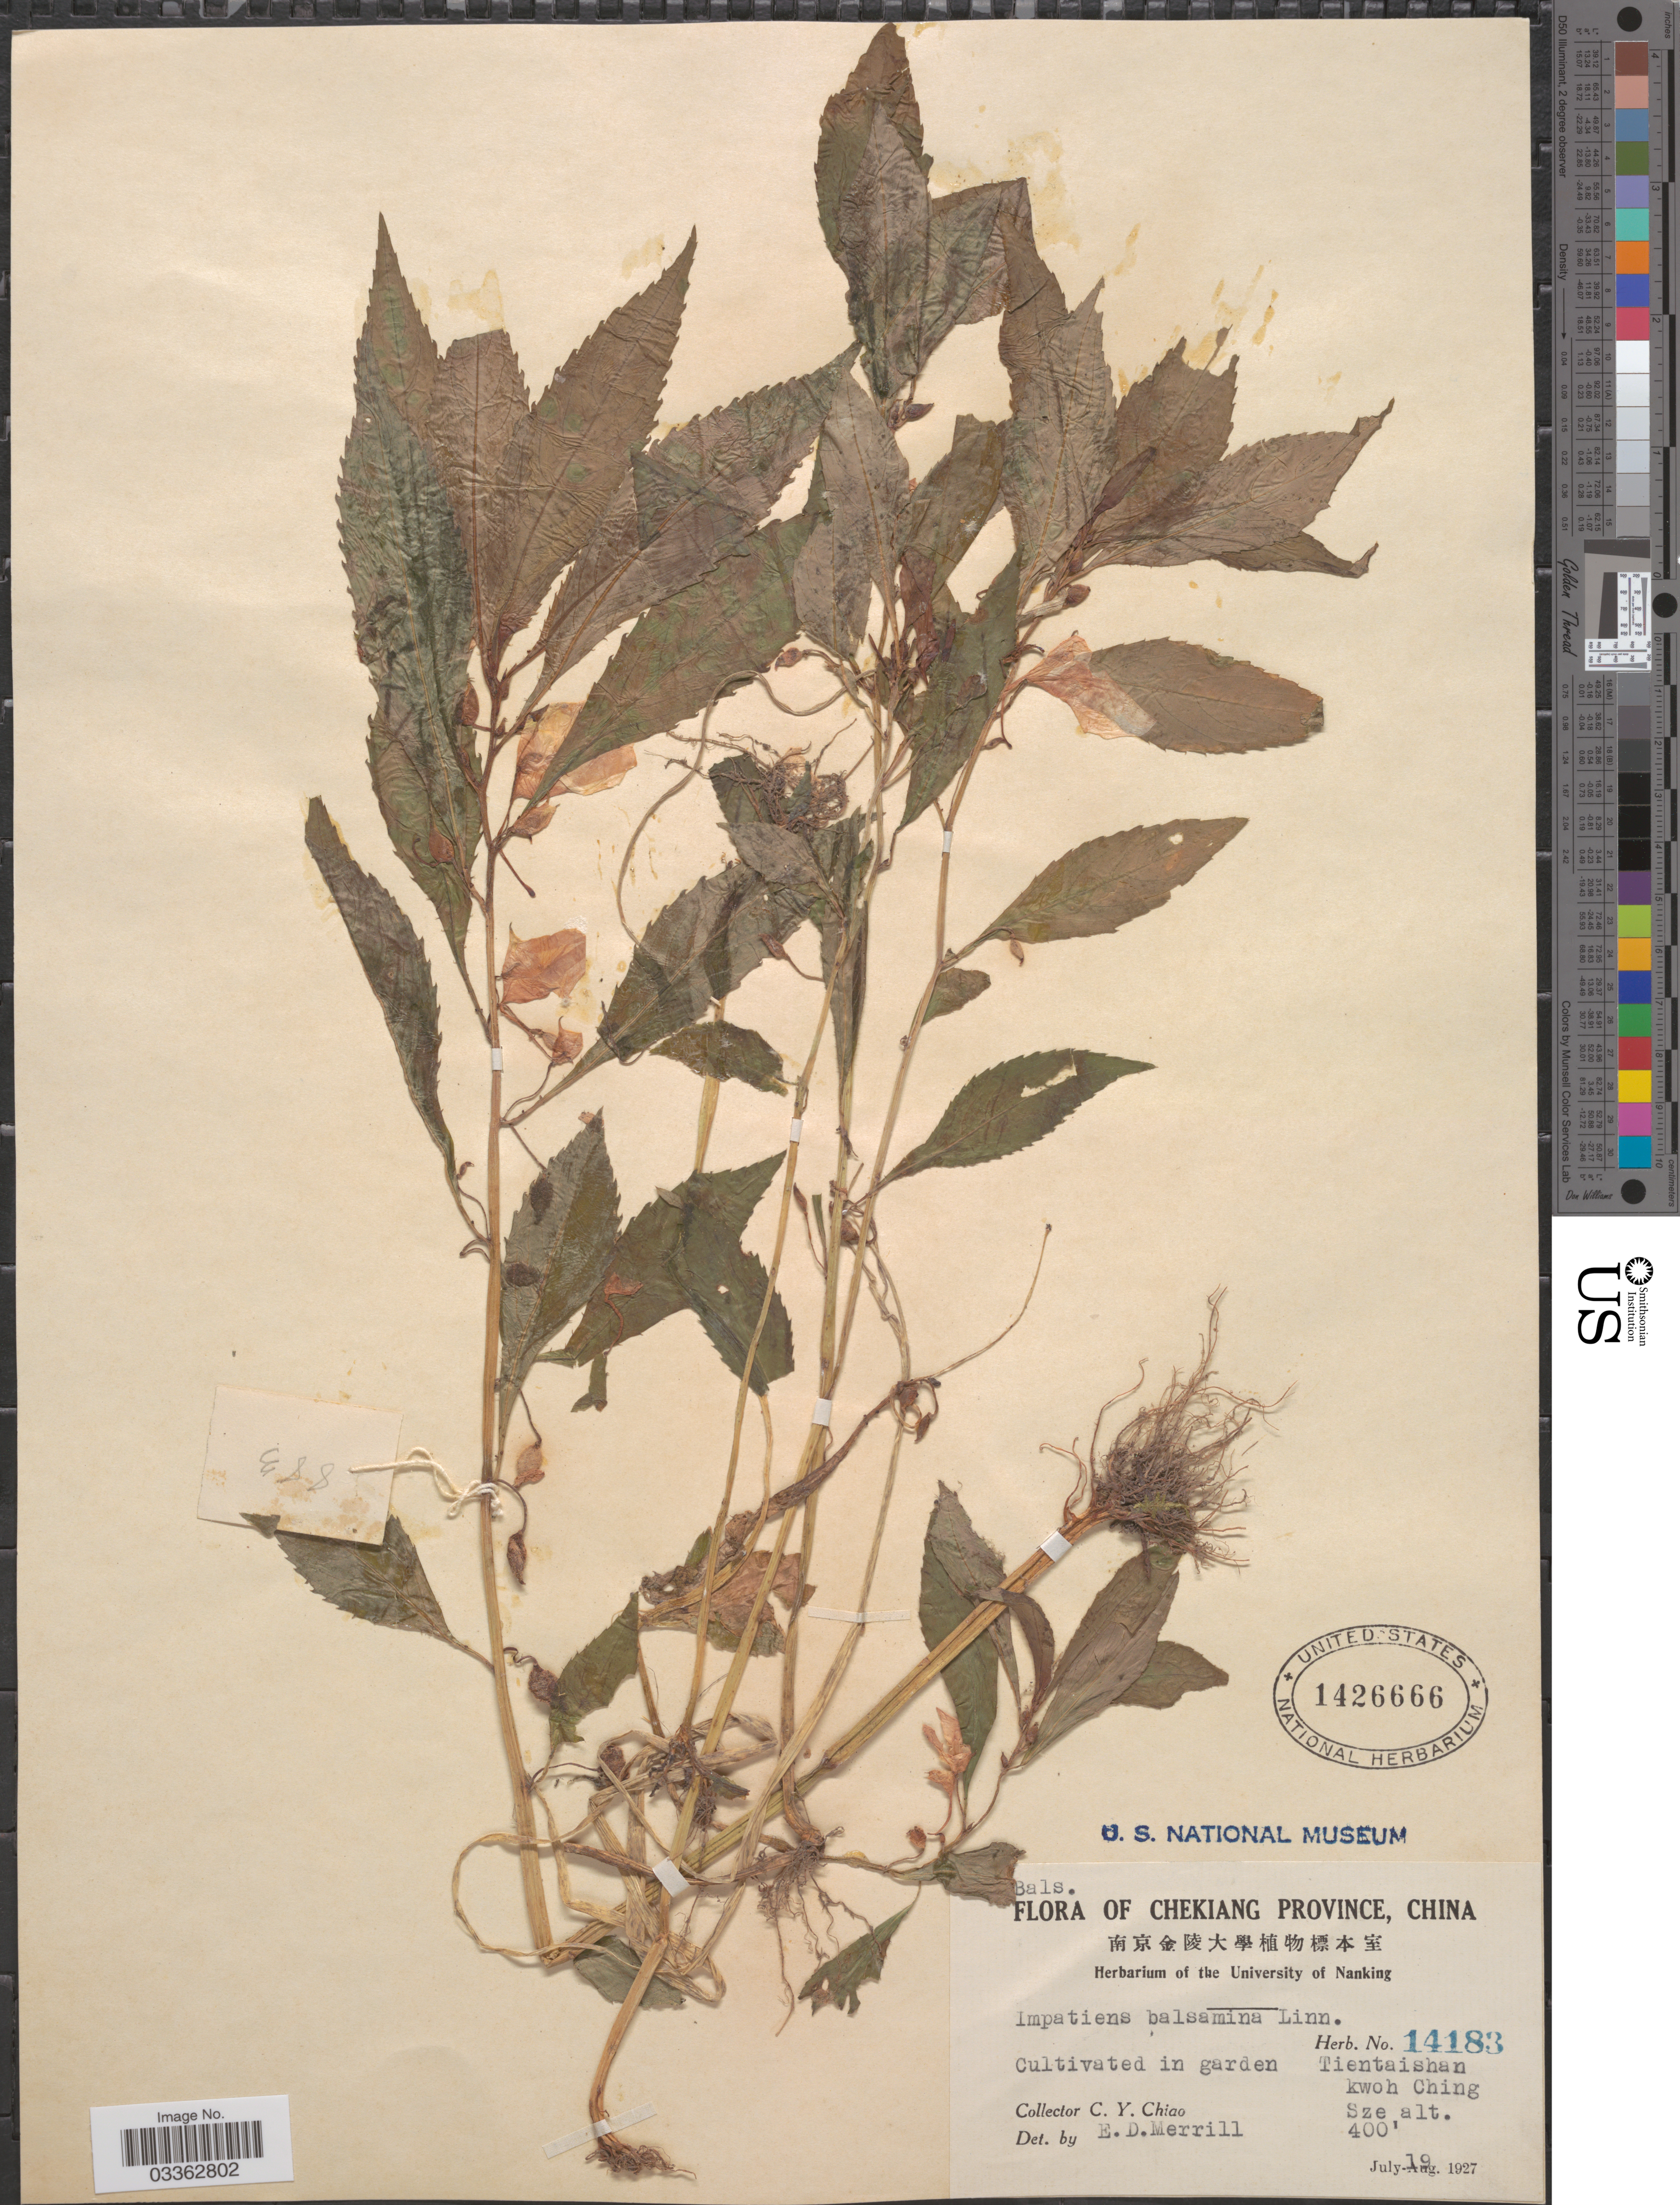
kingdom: Plantae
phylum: Tracheophyta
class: Magnoliopsida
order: Ericales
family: Balsaminaceae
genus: Impatiens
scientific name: Impatiens balsamina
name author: L.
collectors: C. Y. Chiao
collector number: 14183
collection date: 1927-07-19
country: China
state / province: Zhejiang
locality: Chekiang Province. Cultivated in garden. Tientaishan kwoh Ching Sze.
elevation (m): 122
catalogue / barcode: US 1426666